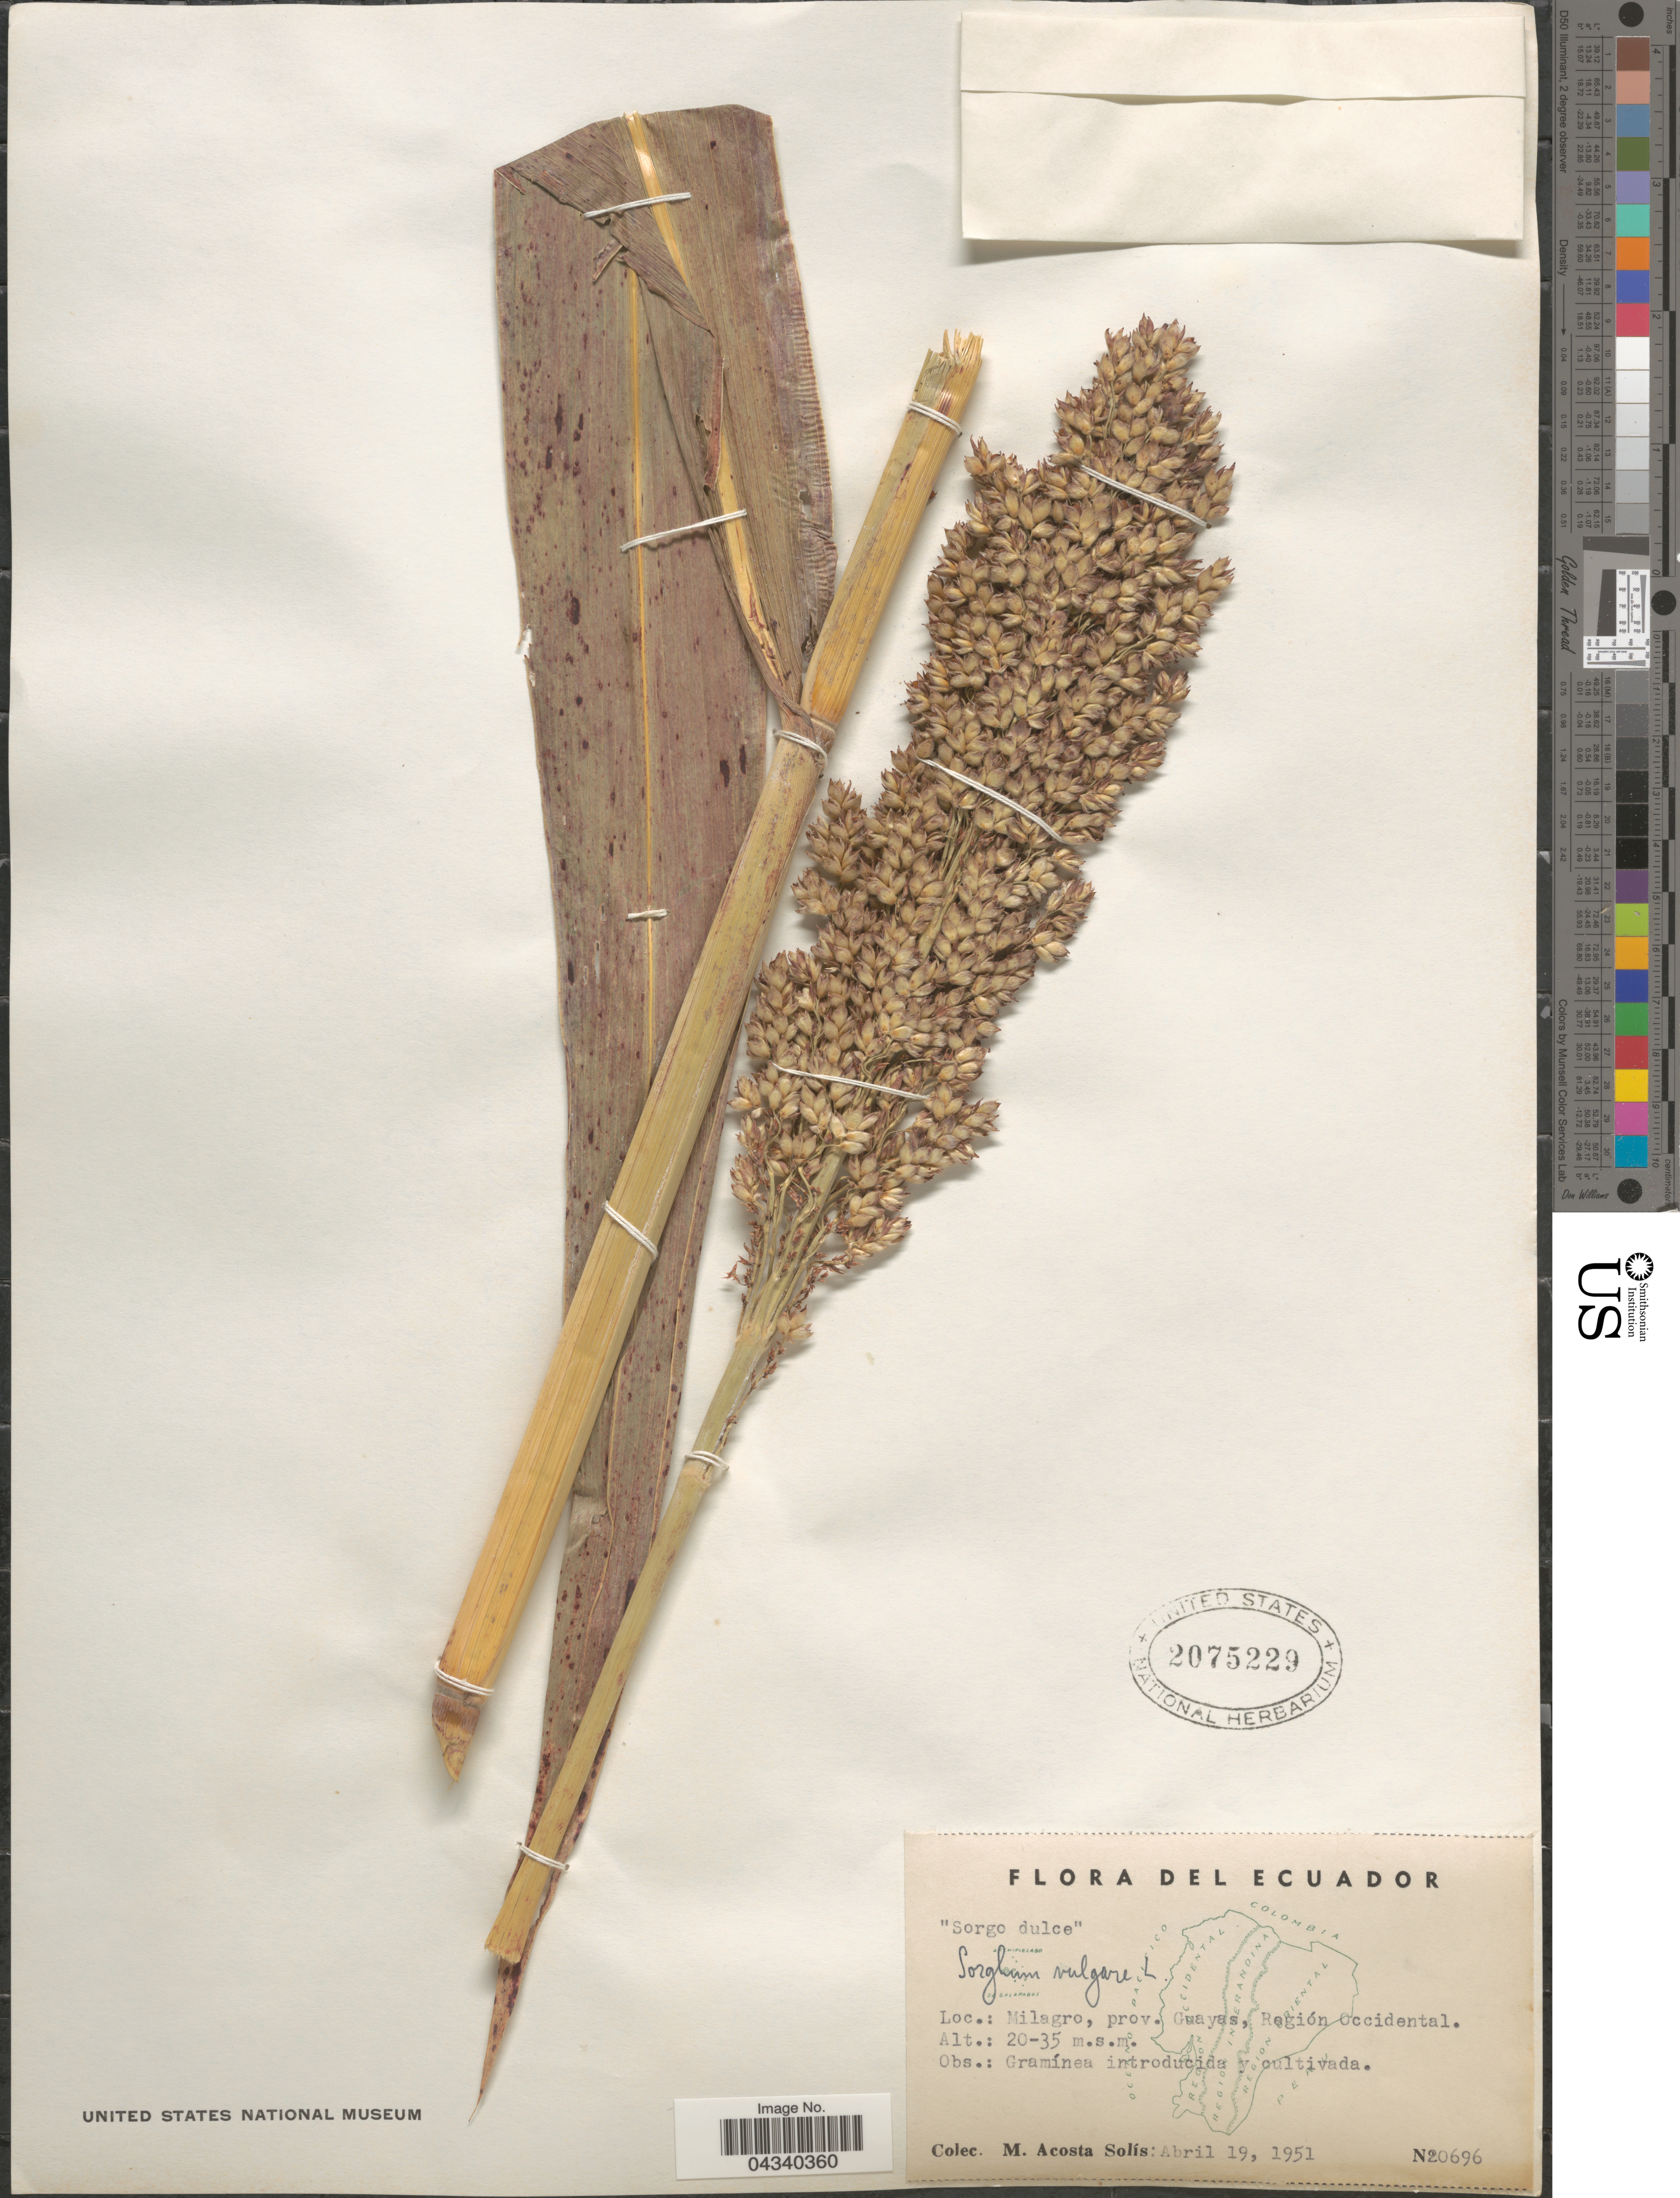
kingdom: Plantae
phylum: Tracheophyta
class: Liliopsida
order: Poales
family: Poaceae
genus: Sorghum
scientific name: Sorghum halepense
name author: (L.) Pers.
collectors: M. Acosta Solis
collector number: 20696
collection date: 1951-04-19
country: Ecuador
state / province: Guayas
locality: Milagro, prov. Guayas, Región Occidental.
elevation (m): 20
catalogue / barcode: US 2075229